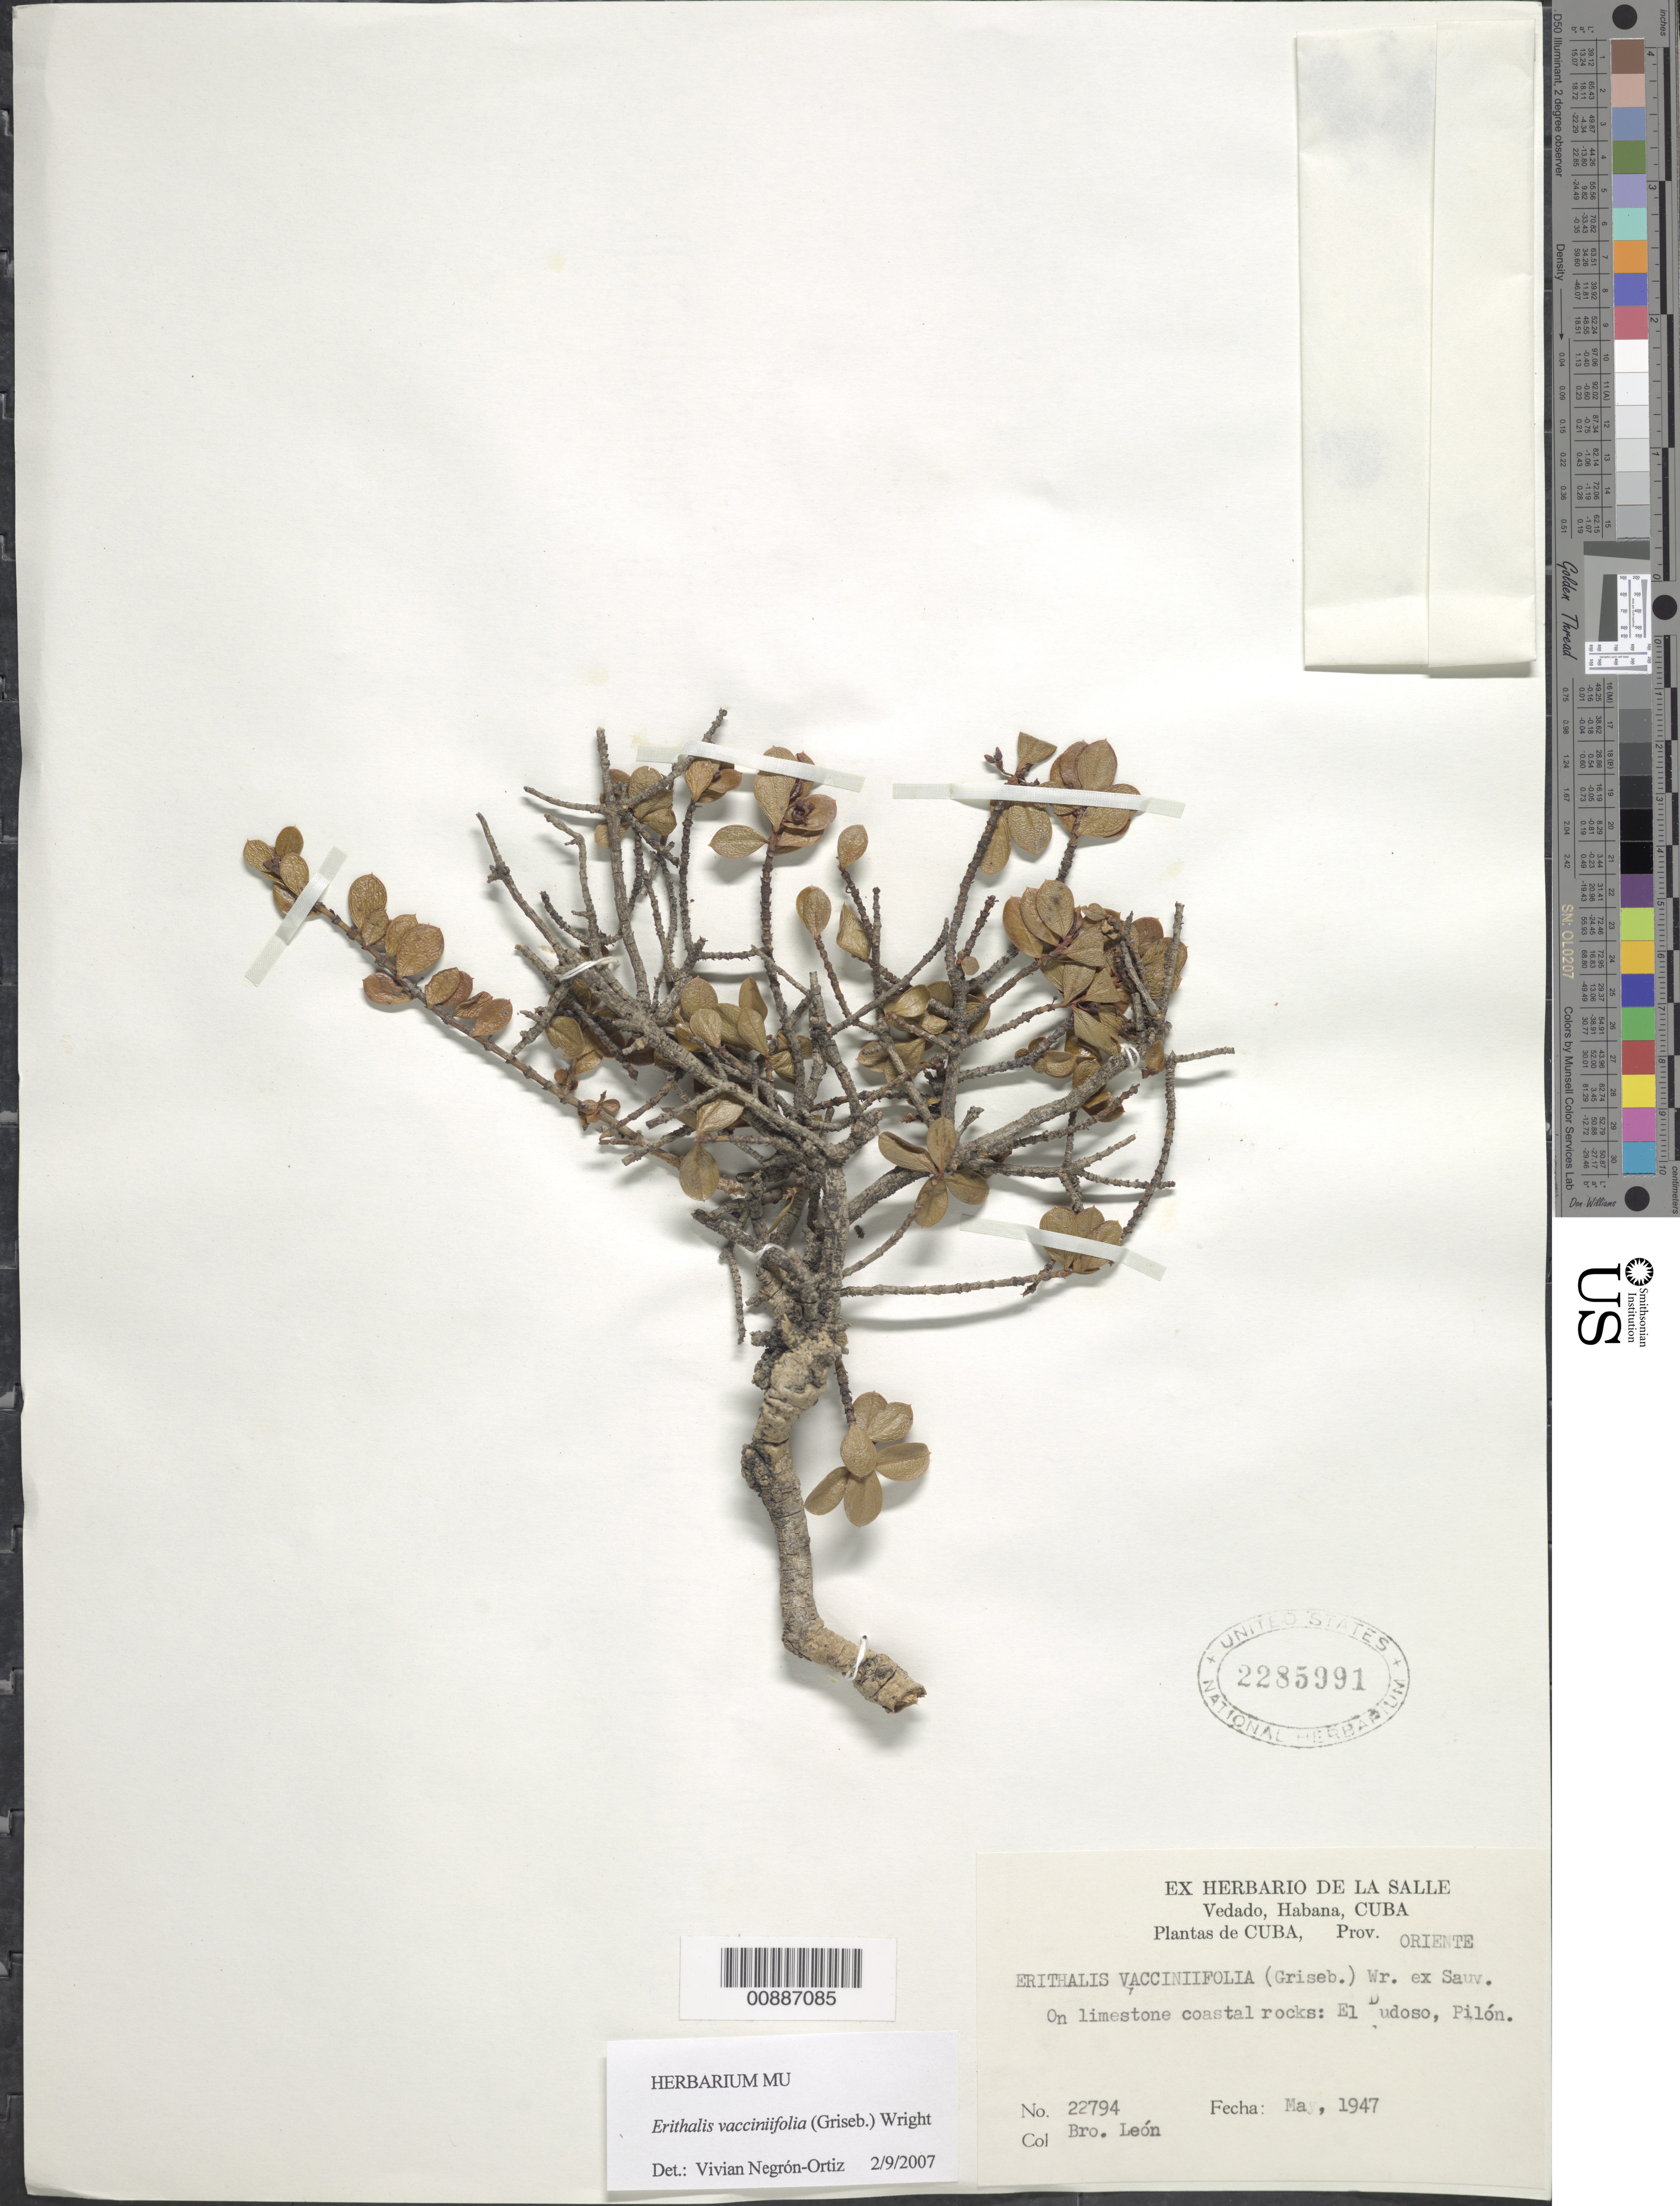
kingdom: Plantae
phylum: Tracheophyta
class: Magnoliopsida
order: Gentianales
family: Rubiaceae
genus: Erithalis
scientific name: Erithalis vacciniifolia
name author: (Griseb.) C. Wright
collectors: Bro. León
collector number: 22794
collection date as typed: May 1947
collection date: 1947-05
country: Cuba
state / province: Oriente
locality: Coastal: El Dudoso, Pilón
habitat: On limestone coastal rocks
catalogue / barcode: US 2285991